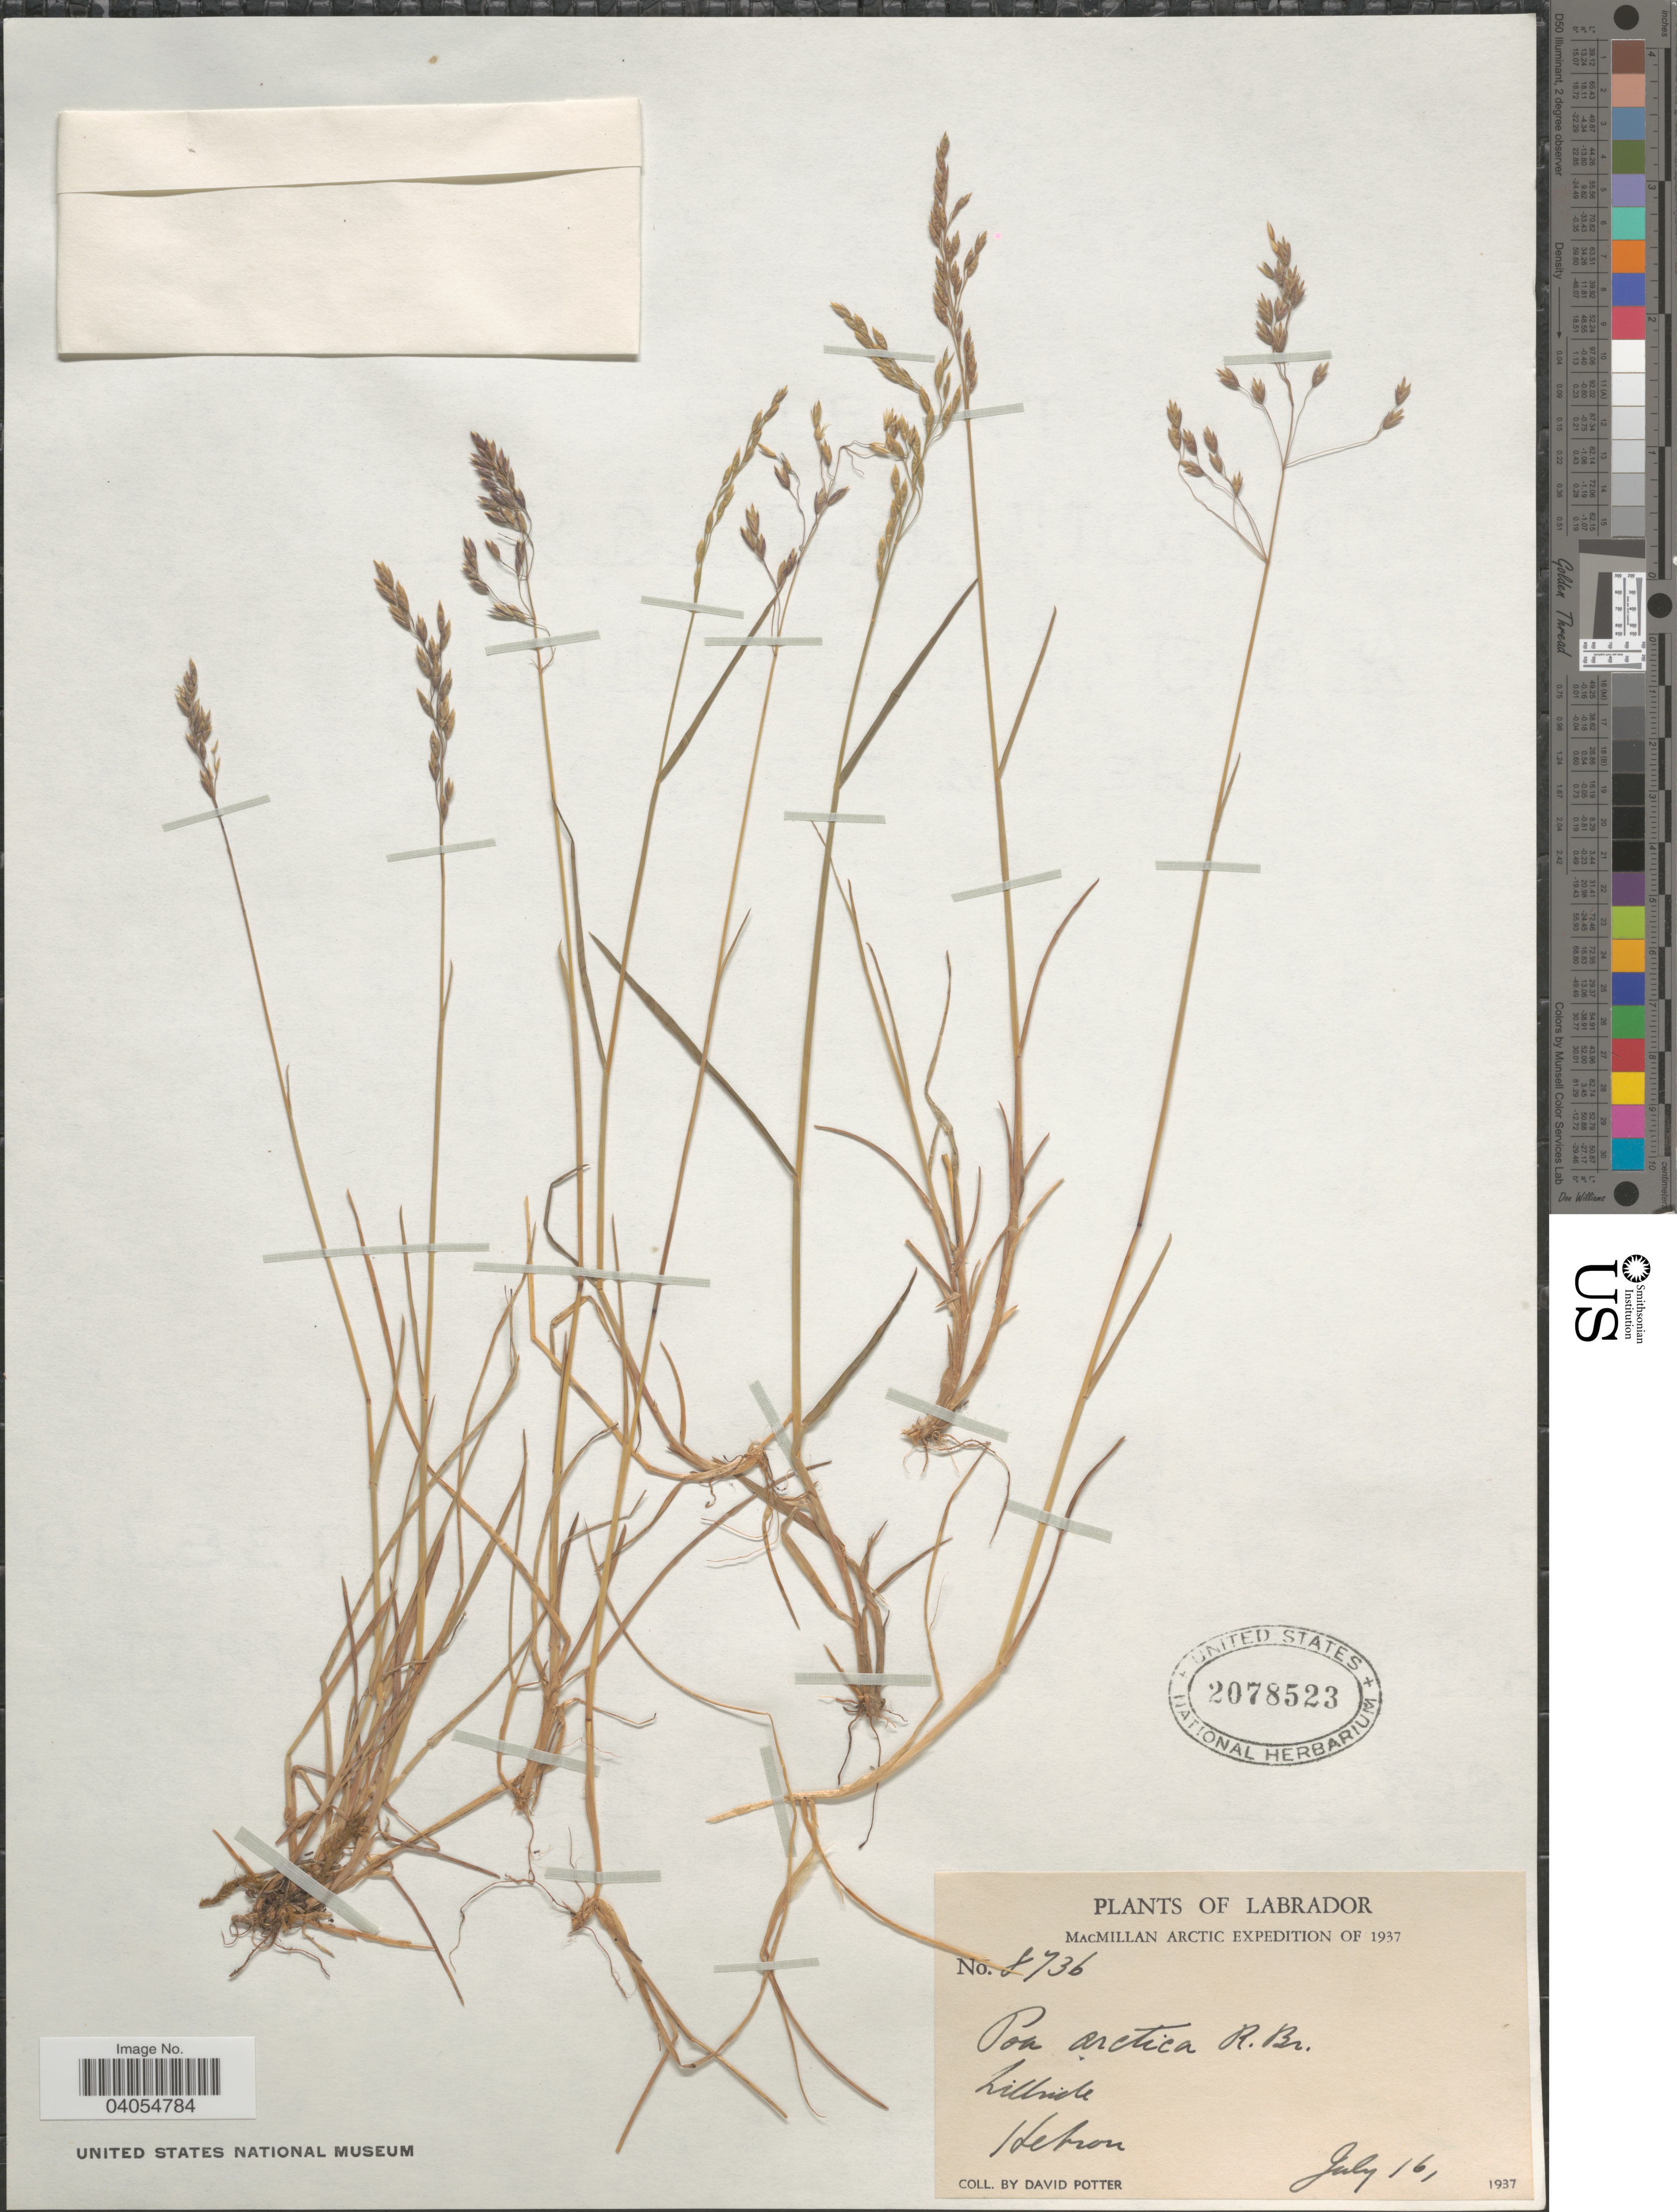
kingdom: Plantae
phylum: Tracheophyta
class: Liliopsida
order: Poales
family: Poaceae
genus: Poa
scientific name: Poa arctica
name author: R. Br.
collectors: D. Potter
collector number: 8736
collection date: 1937-07-16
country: Canada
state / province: Newfoundland and Labrador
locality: Labrador. Hebron.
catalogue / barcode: US 2078523